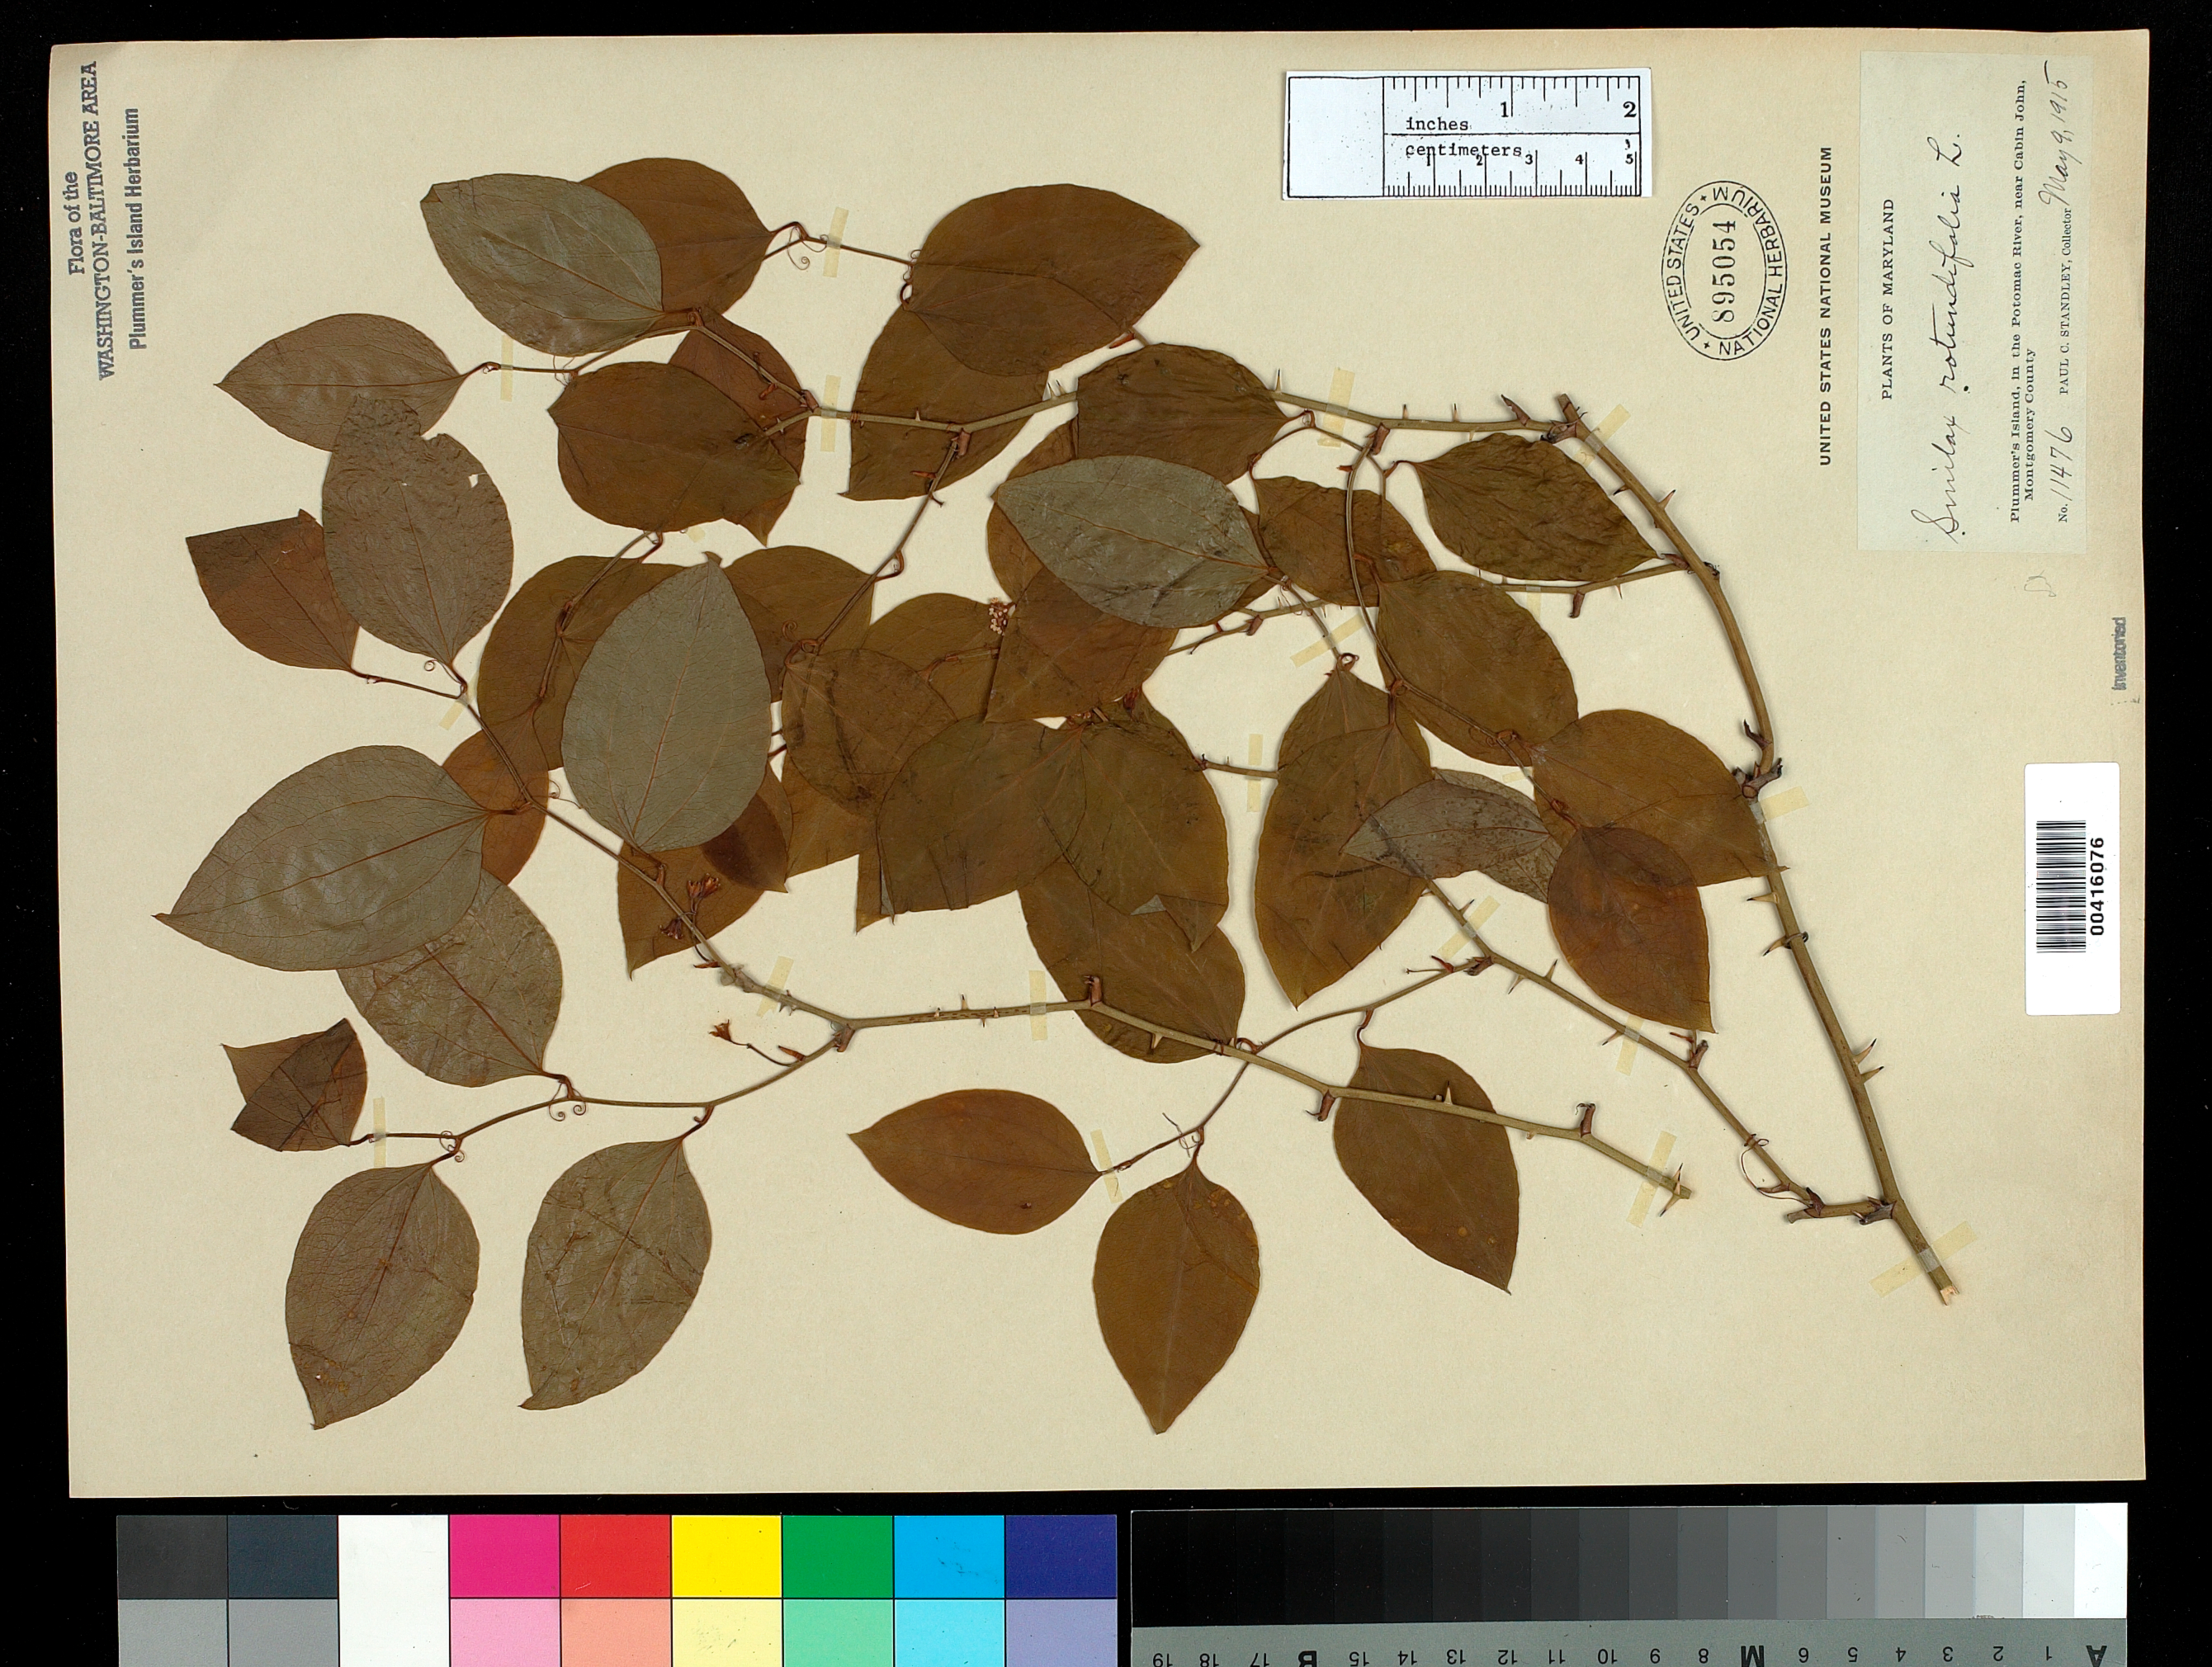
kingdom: Plantae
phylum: Tracheophyta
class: Liliopsida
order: Liliales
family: Smilacaceae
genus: Smilax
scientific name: Smilax rotundifolia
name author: L.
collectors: P. C. Standley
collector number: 11476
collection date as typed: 09 May 1915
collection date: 1915-05-09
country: United States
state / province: Maryland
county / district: Montgomery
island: Plummers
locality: Plummer's Island C. & O. Canal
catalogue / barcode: US 895054